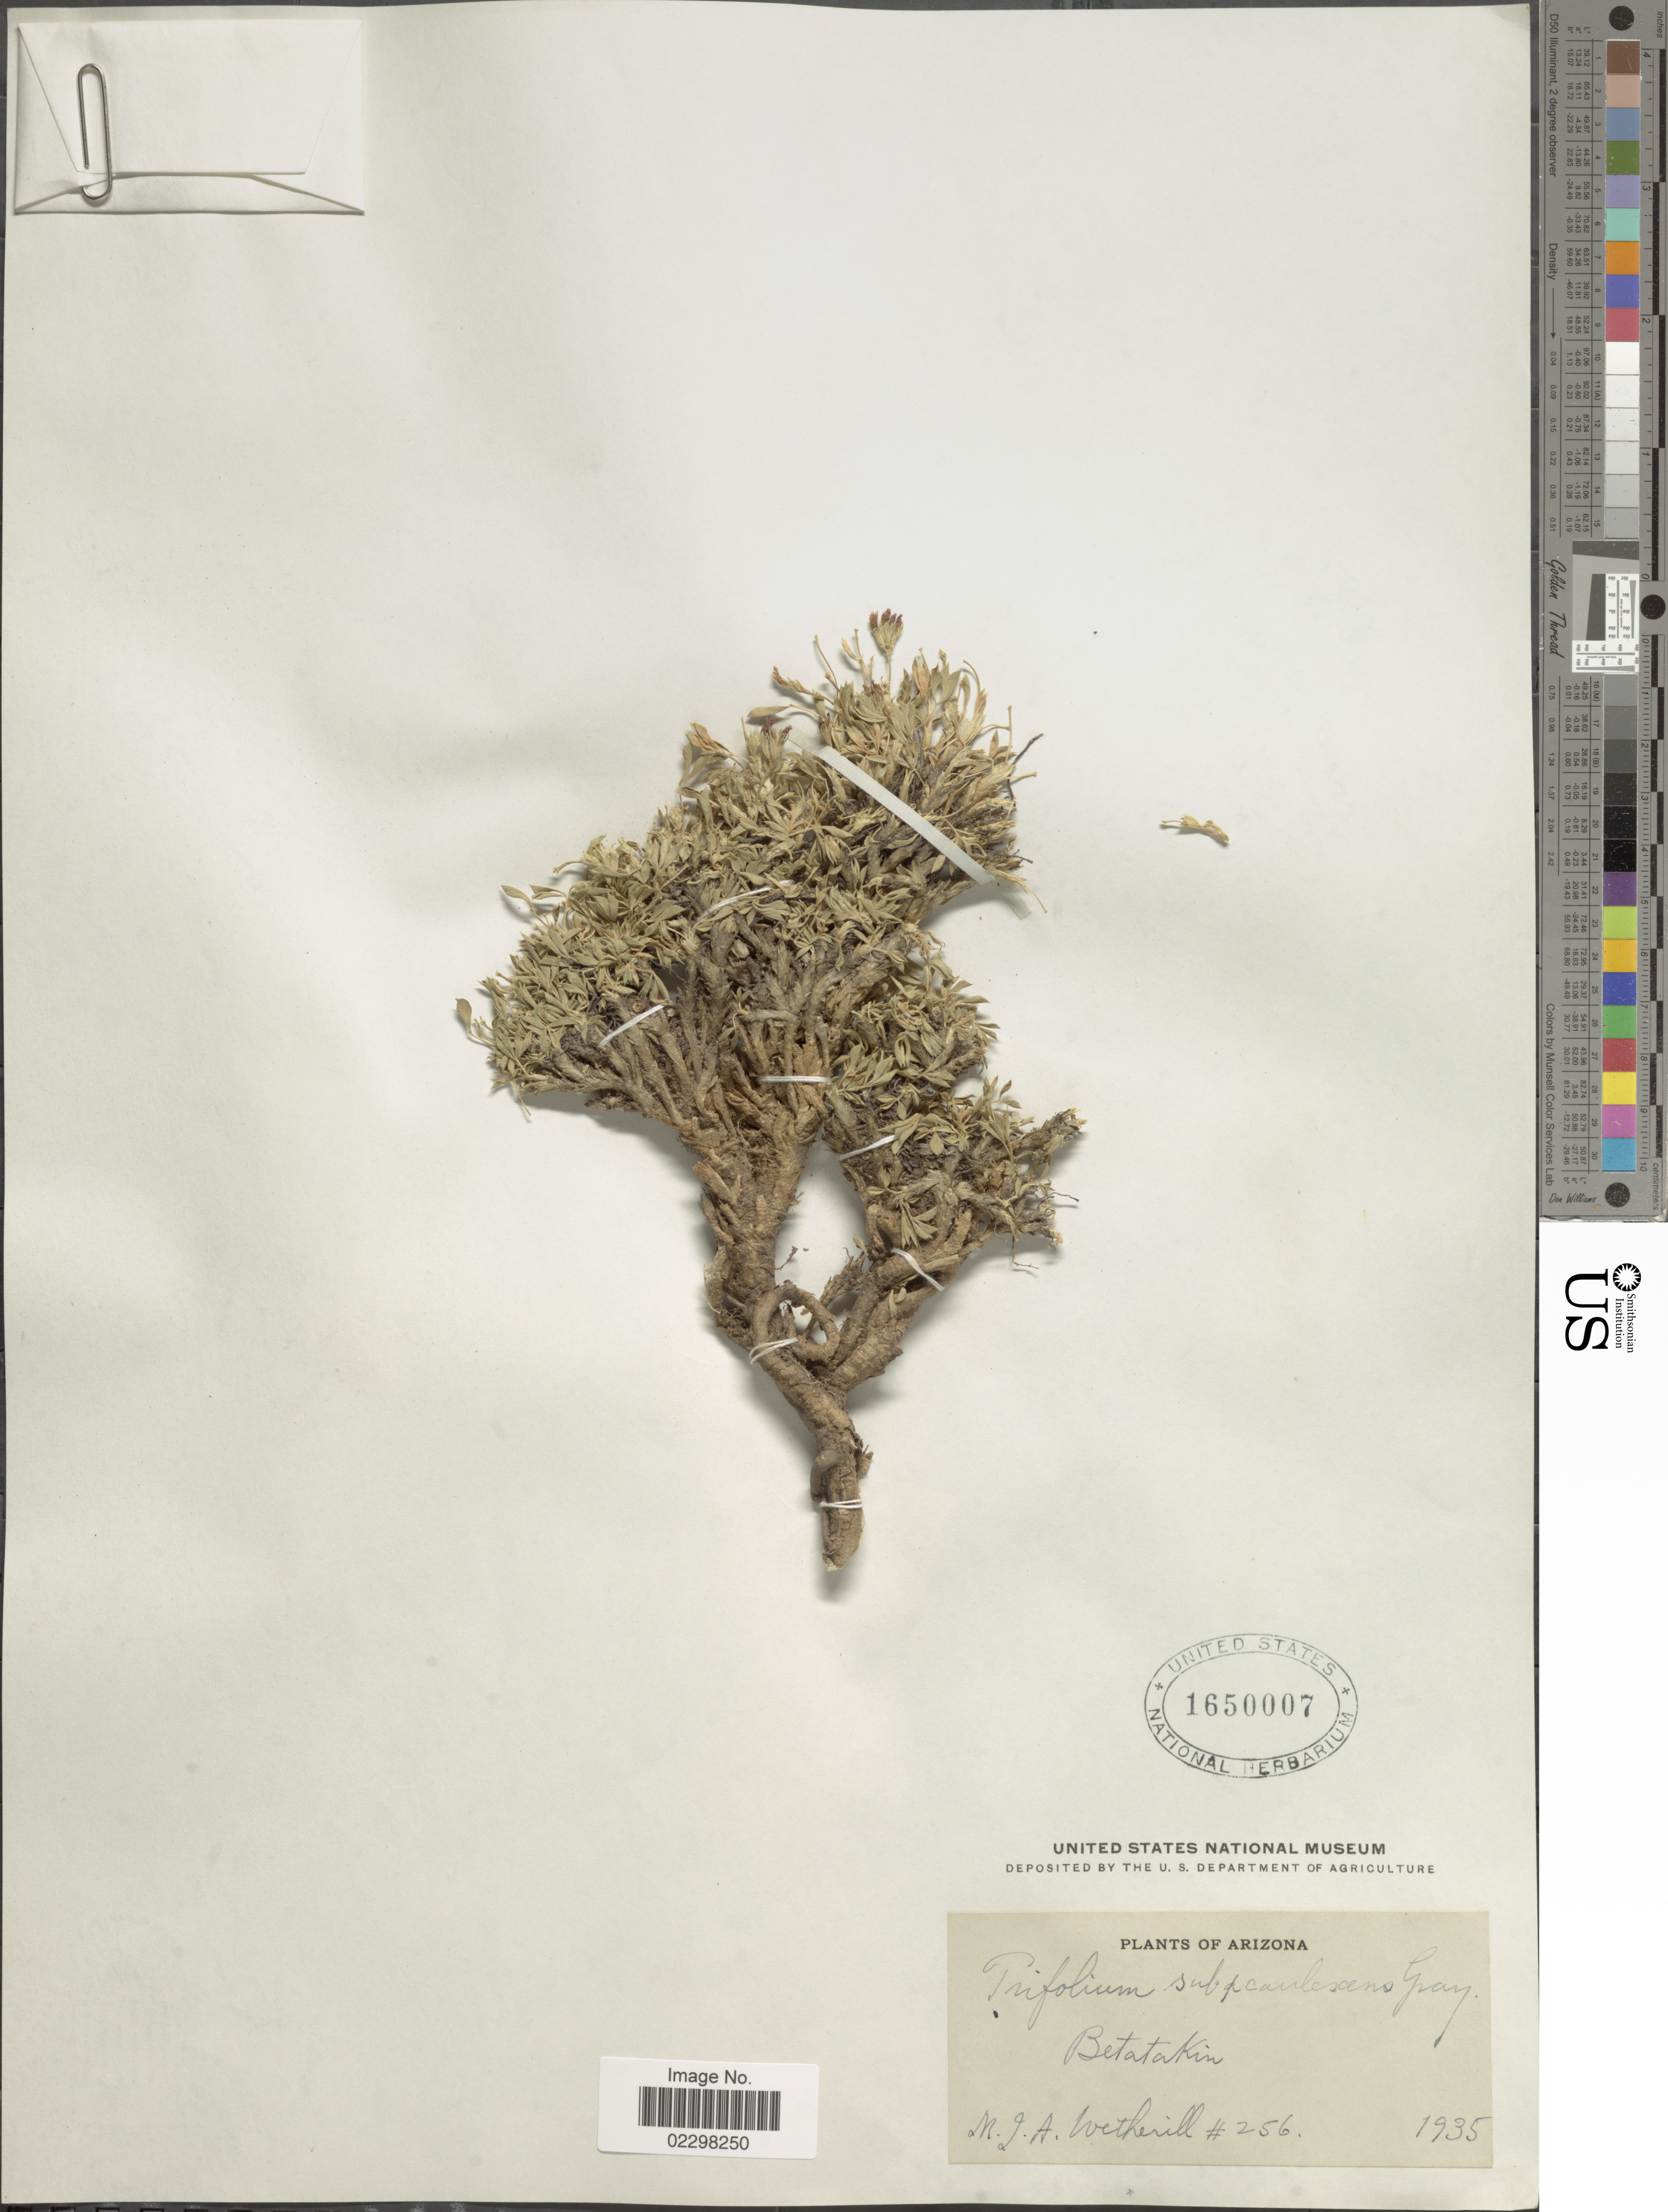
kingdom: Plantae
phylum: Tracheophyta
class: Magnoliopsida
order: Fabales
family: Fabaceae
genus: Trifolium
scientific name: Trifolium subcaulescens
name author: A. Gray in Ives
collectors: M. Wetherill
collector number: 256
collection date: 1935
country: United States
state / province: Arizona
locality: Betatakin.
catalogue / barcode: US 1650007